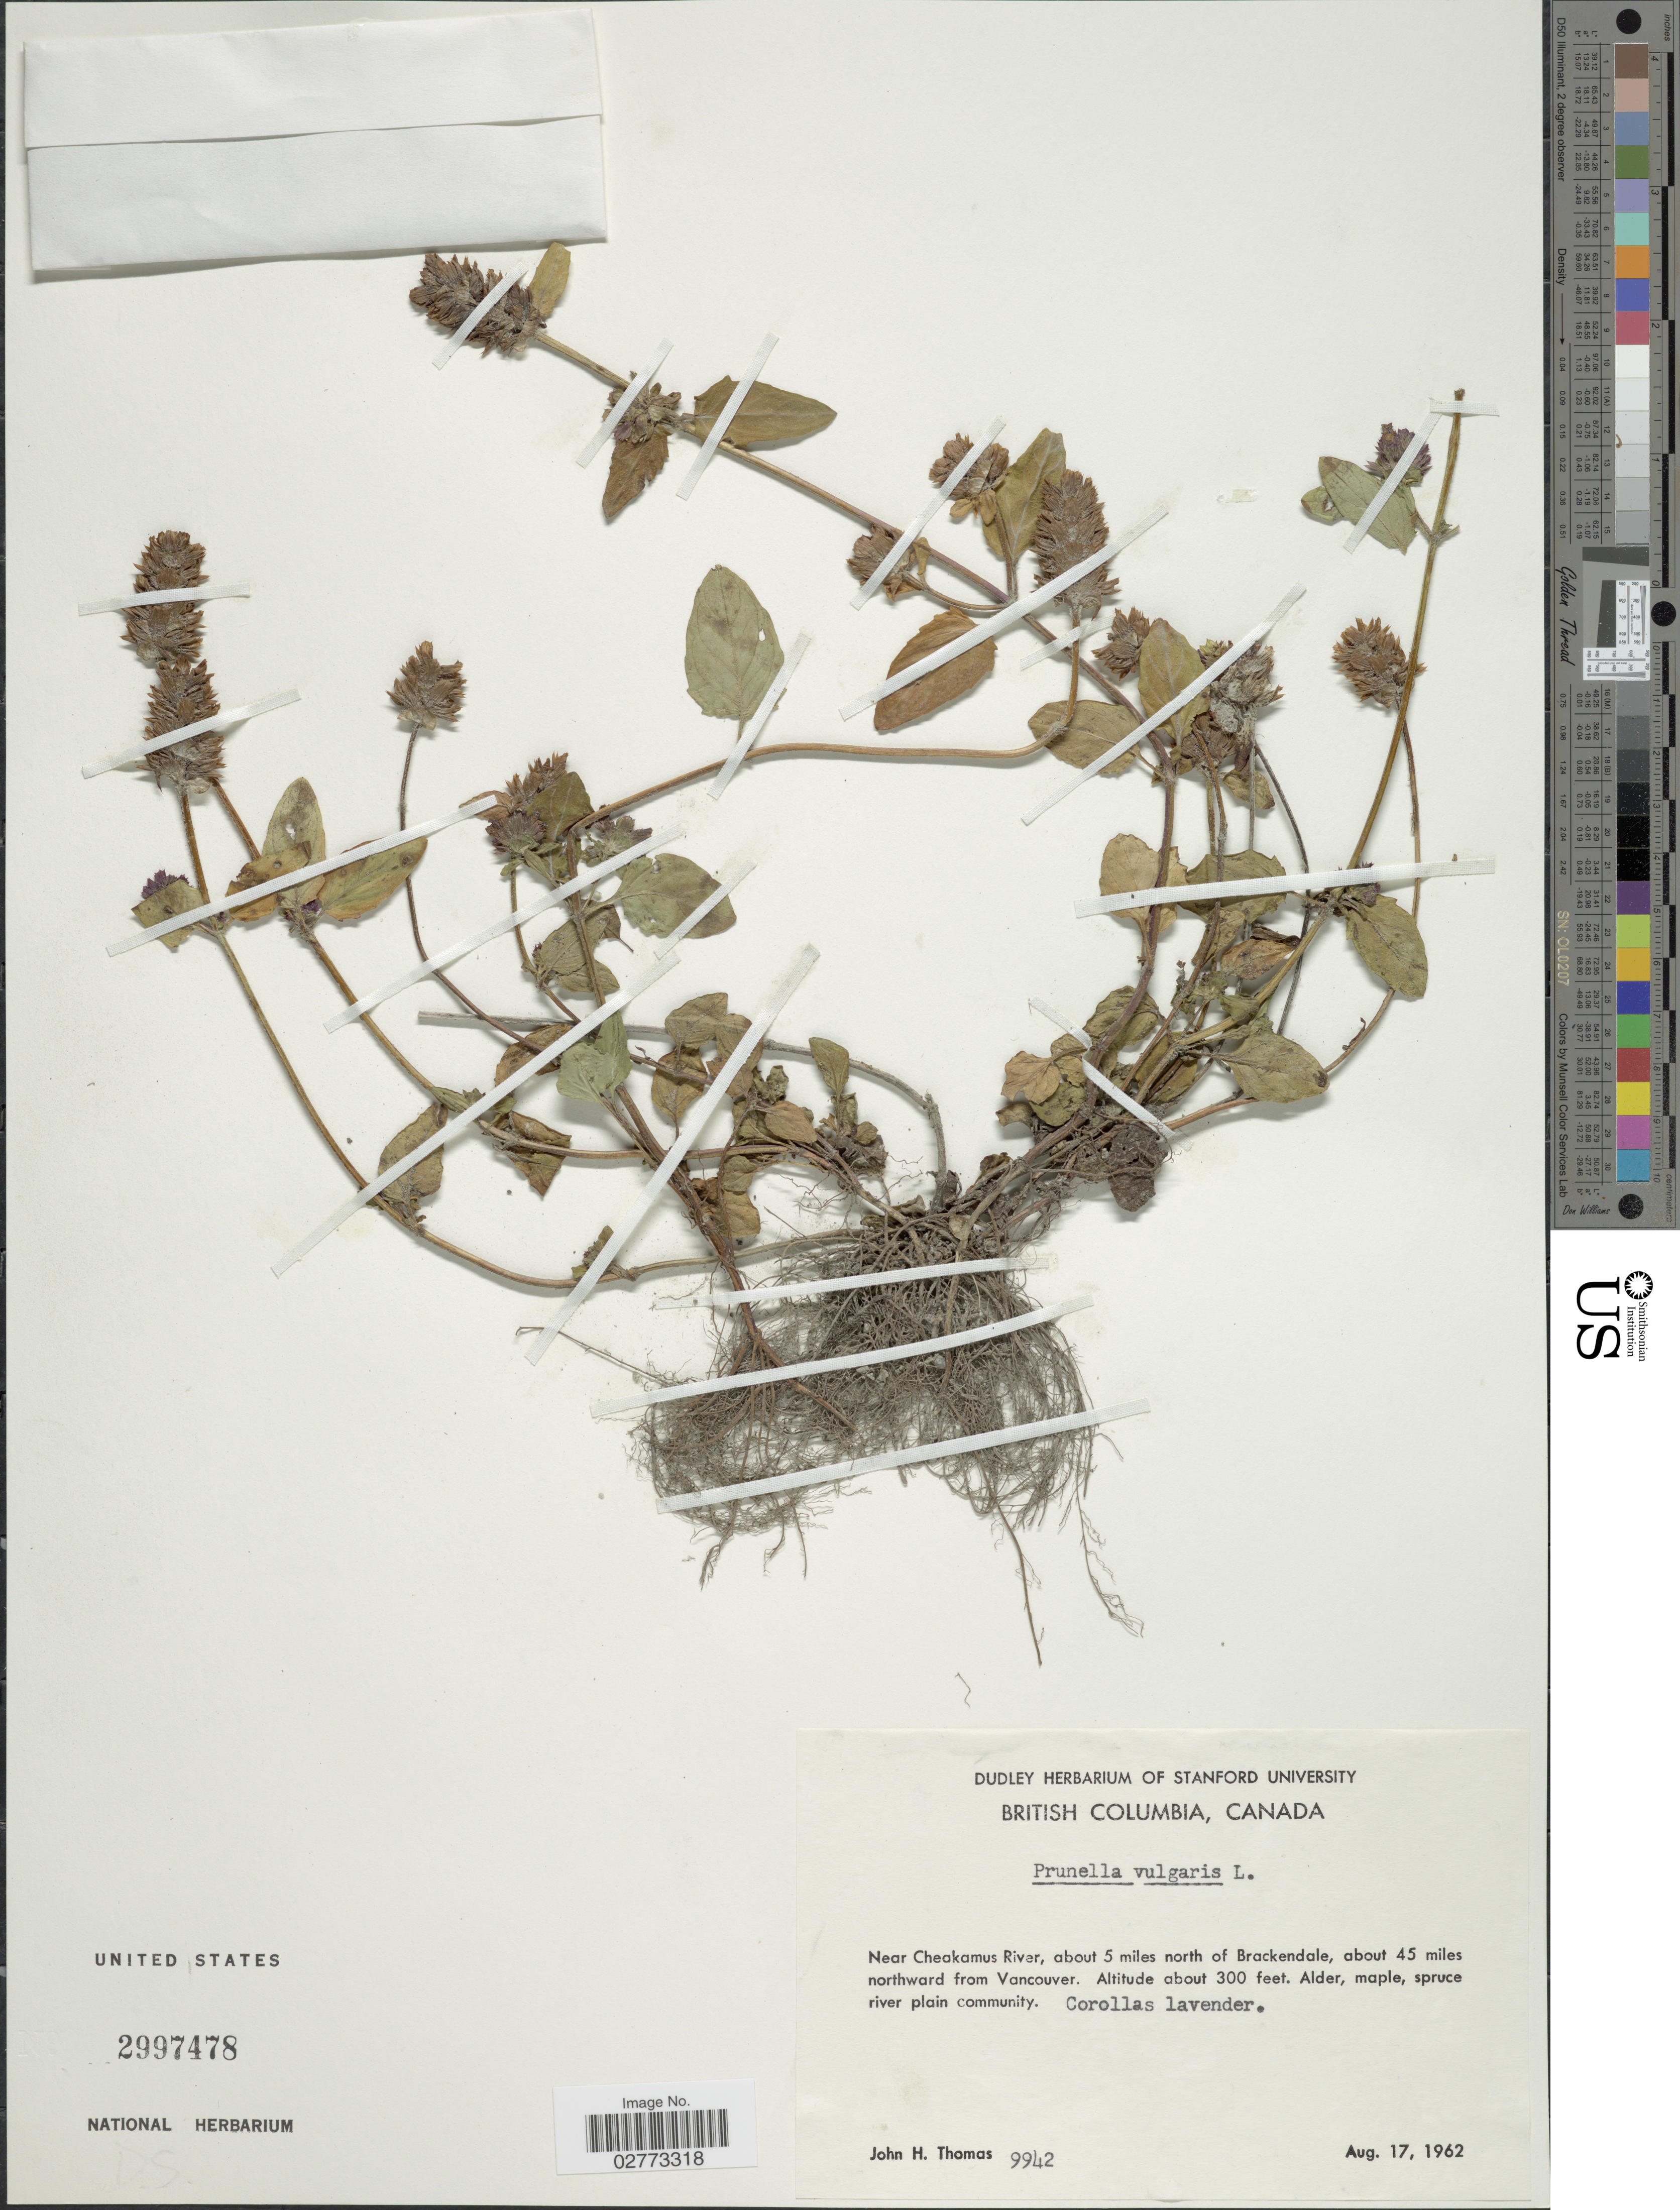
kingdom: Plantae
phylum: Tracheophyta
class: Magnoliopsida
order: Lamiales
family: Lamiaceae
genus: Prunella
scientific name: Prunella vulgaris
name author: L.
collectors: J. H. Thomas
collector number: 9942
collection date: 1962-08-17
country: Canada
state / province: British Columbia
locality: Near Cheakamus River, about 5 miles north of Brackendale, about 45 miles northward from Vancouver.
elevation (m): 91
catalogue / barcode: US 2997478